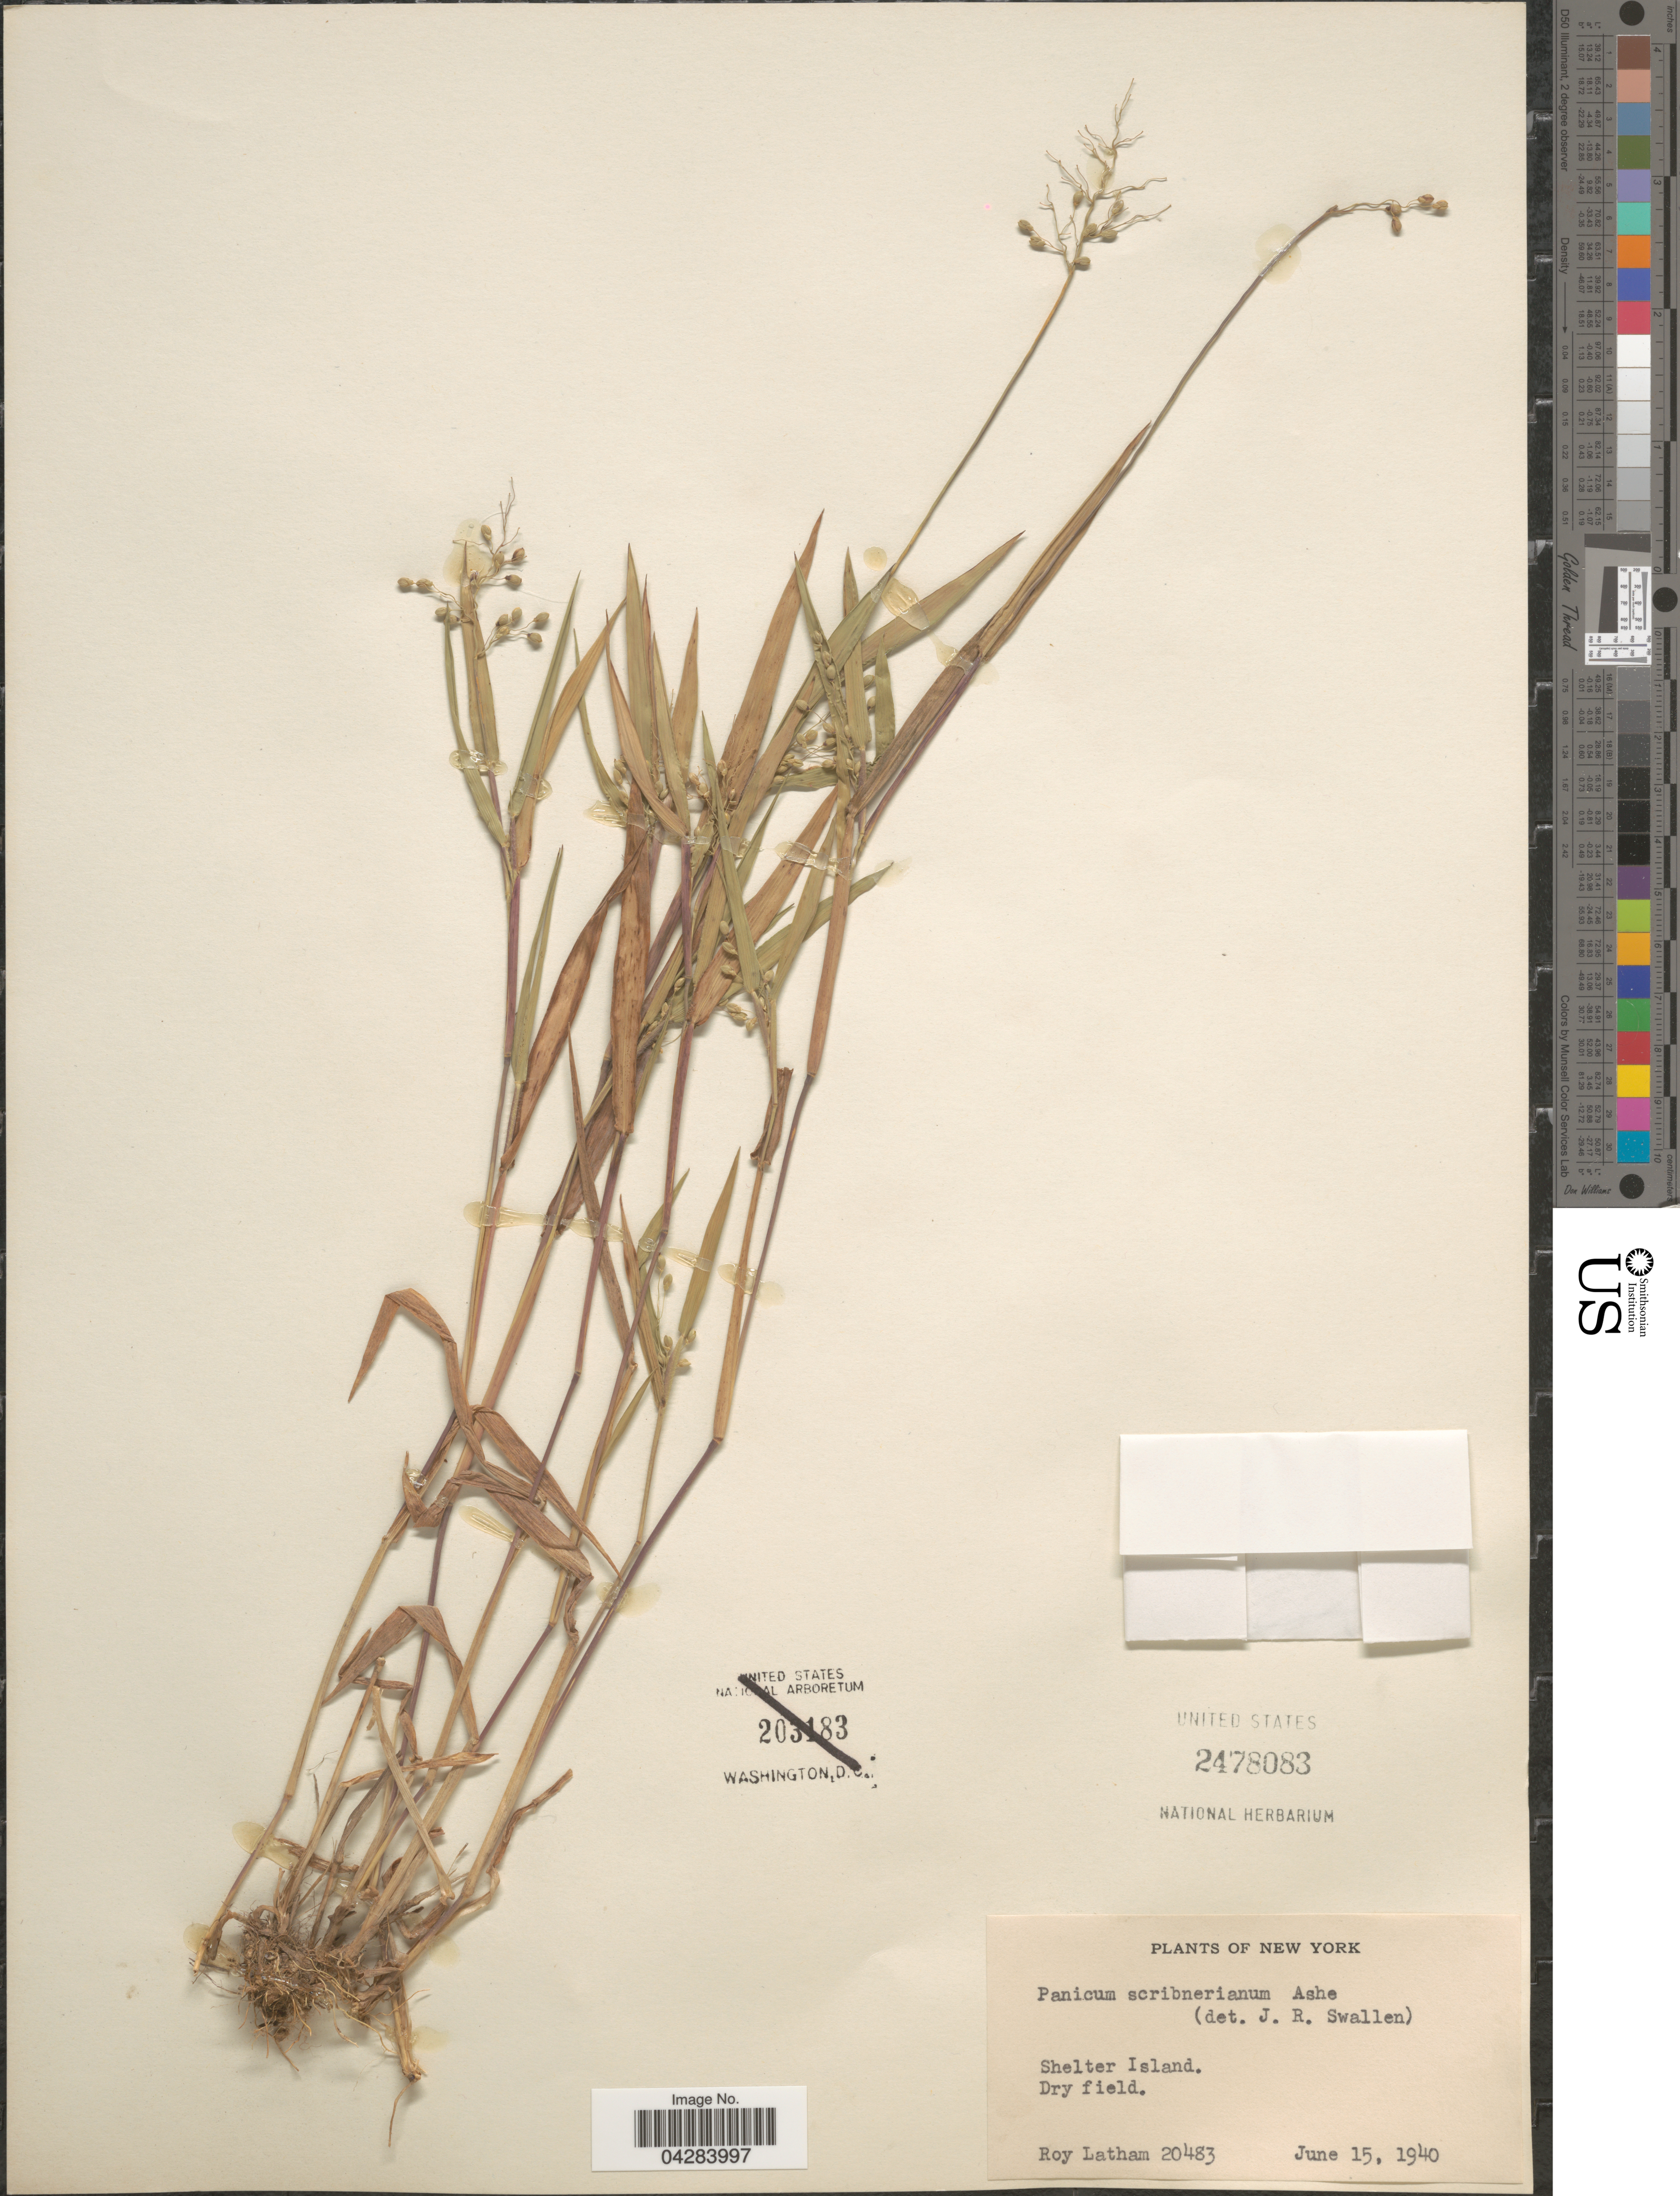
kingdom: Plantae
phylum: Tracheophyta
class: Liliopsida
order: Poales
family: Poaceae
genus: Dichanthelium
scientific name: Dichanthelium oligosanthes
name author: (Schult.) Gould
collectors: R. Latham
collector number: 20483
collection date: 1940-06-15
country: United States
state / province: New York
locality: Shelter Island. Dry field.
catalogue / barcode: US 2478083